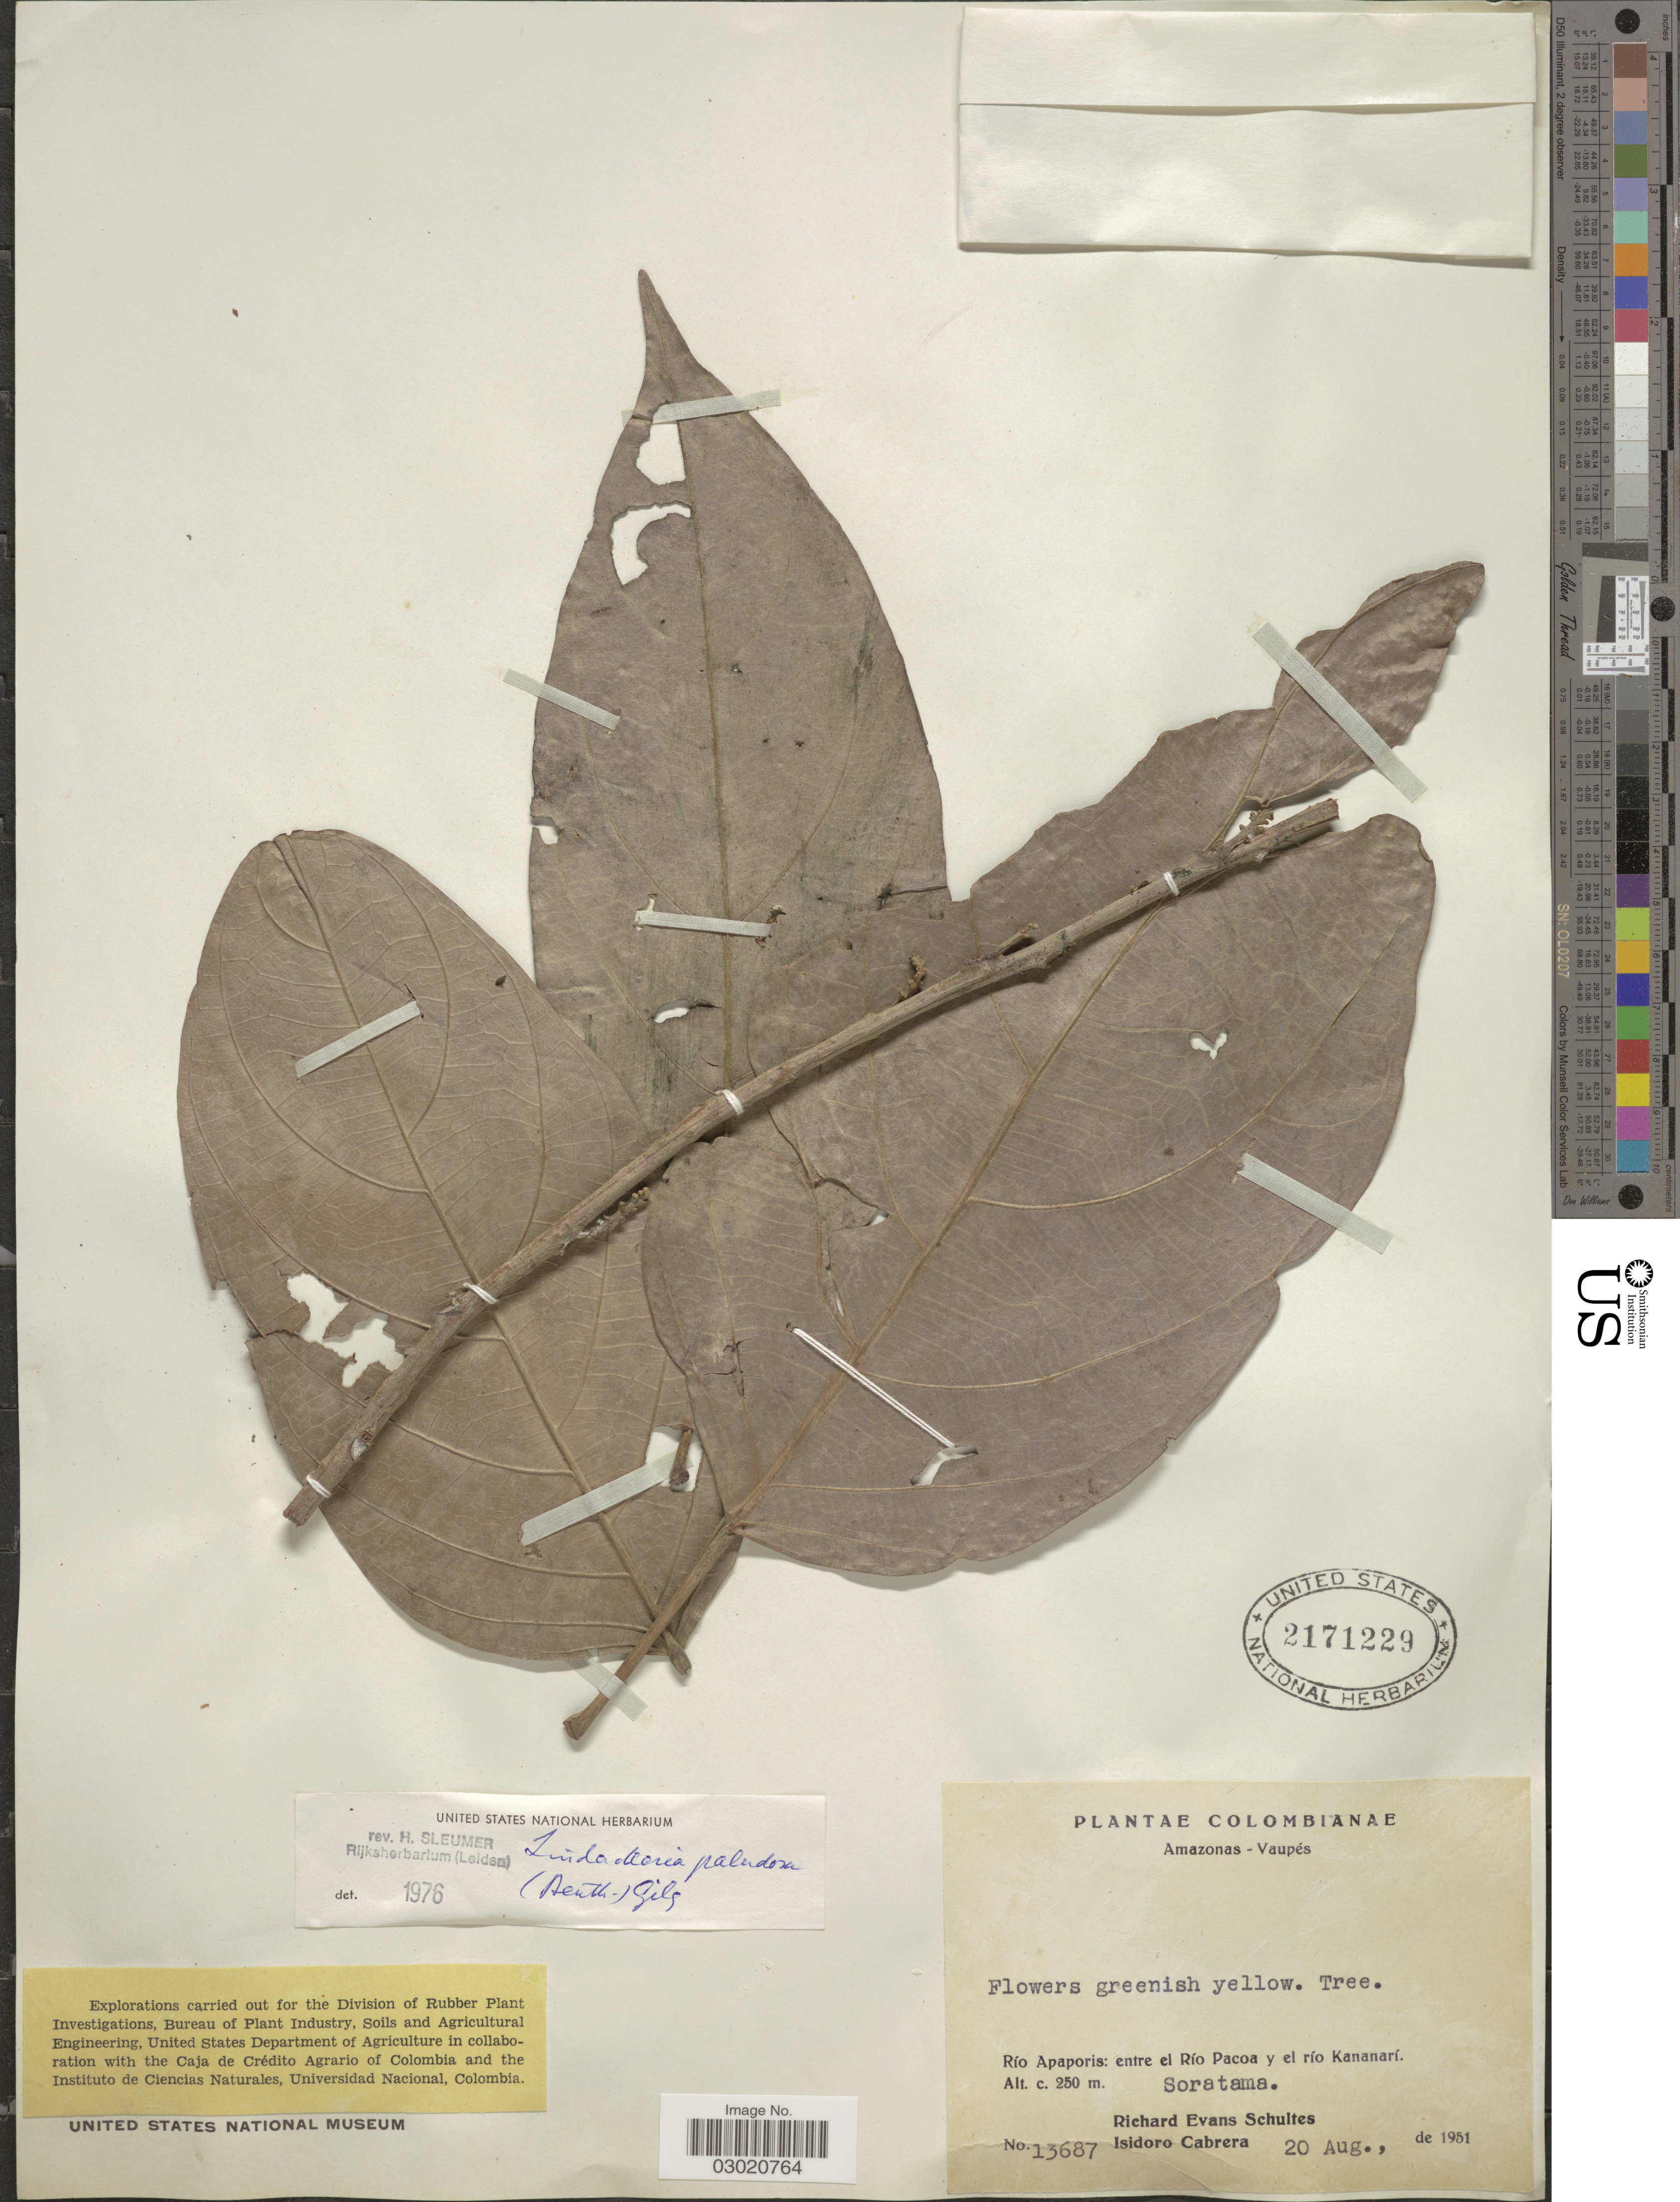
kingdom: Plantae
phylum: Tracheophyta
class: Magnoliopsida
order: Malpighiales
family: Achariaceae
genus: Lindackeria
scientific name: Lindackeria paludosa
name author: (Benth.) Gilg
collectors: R. E. Schultes & I. Cabrera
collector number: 13687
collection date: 1951-08-20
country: Colombia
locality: Amazonas-Vaupés, Río Apaporis: entre el Río Pacoa y el río Kananarí, Soratama.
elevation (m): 250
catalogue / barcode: US 2171229